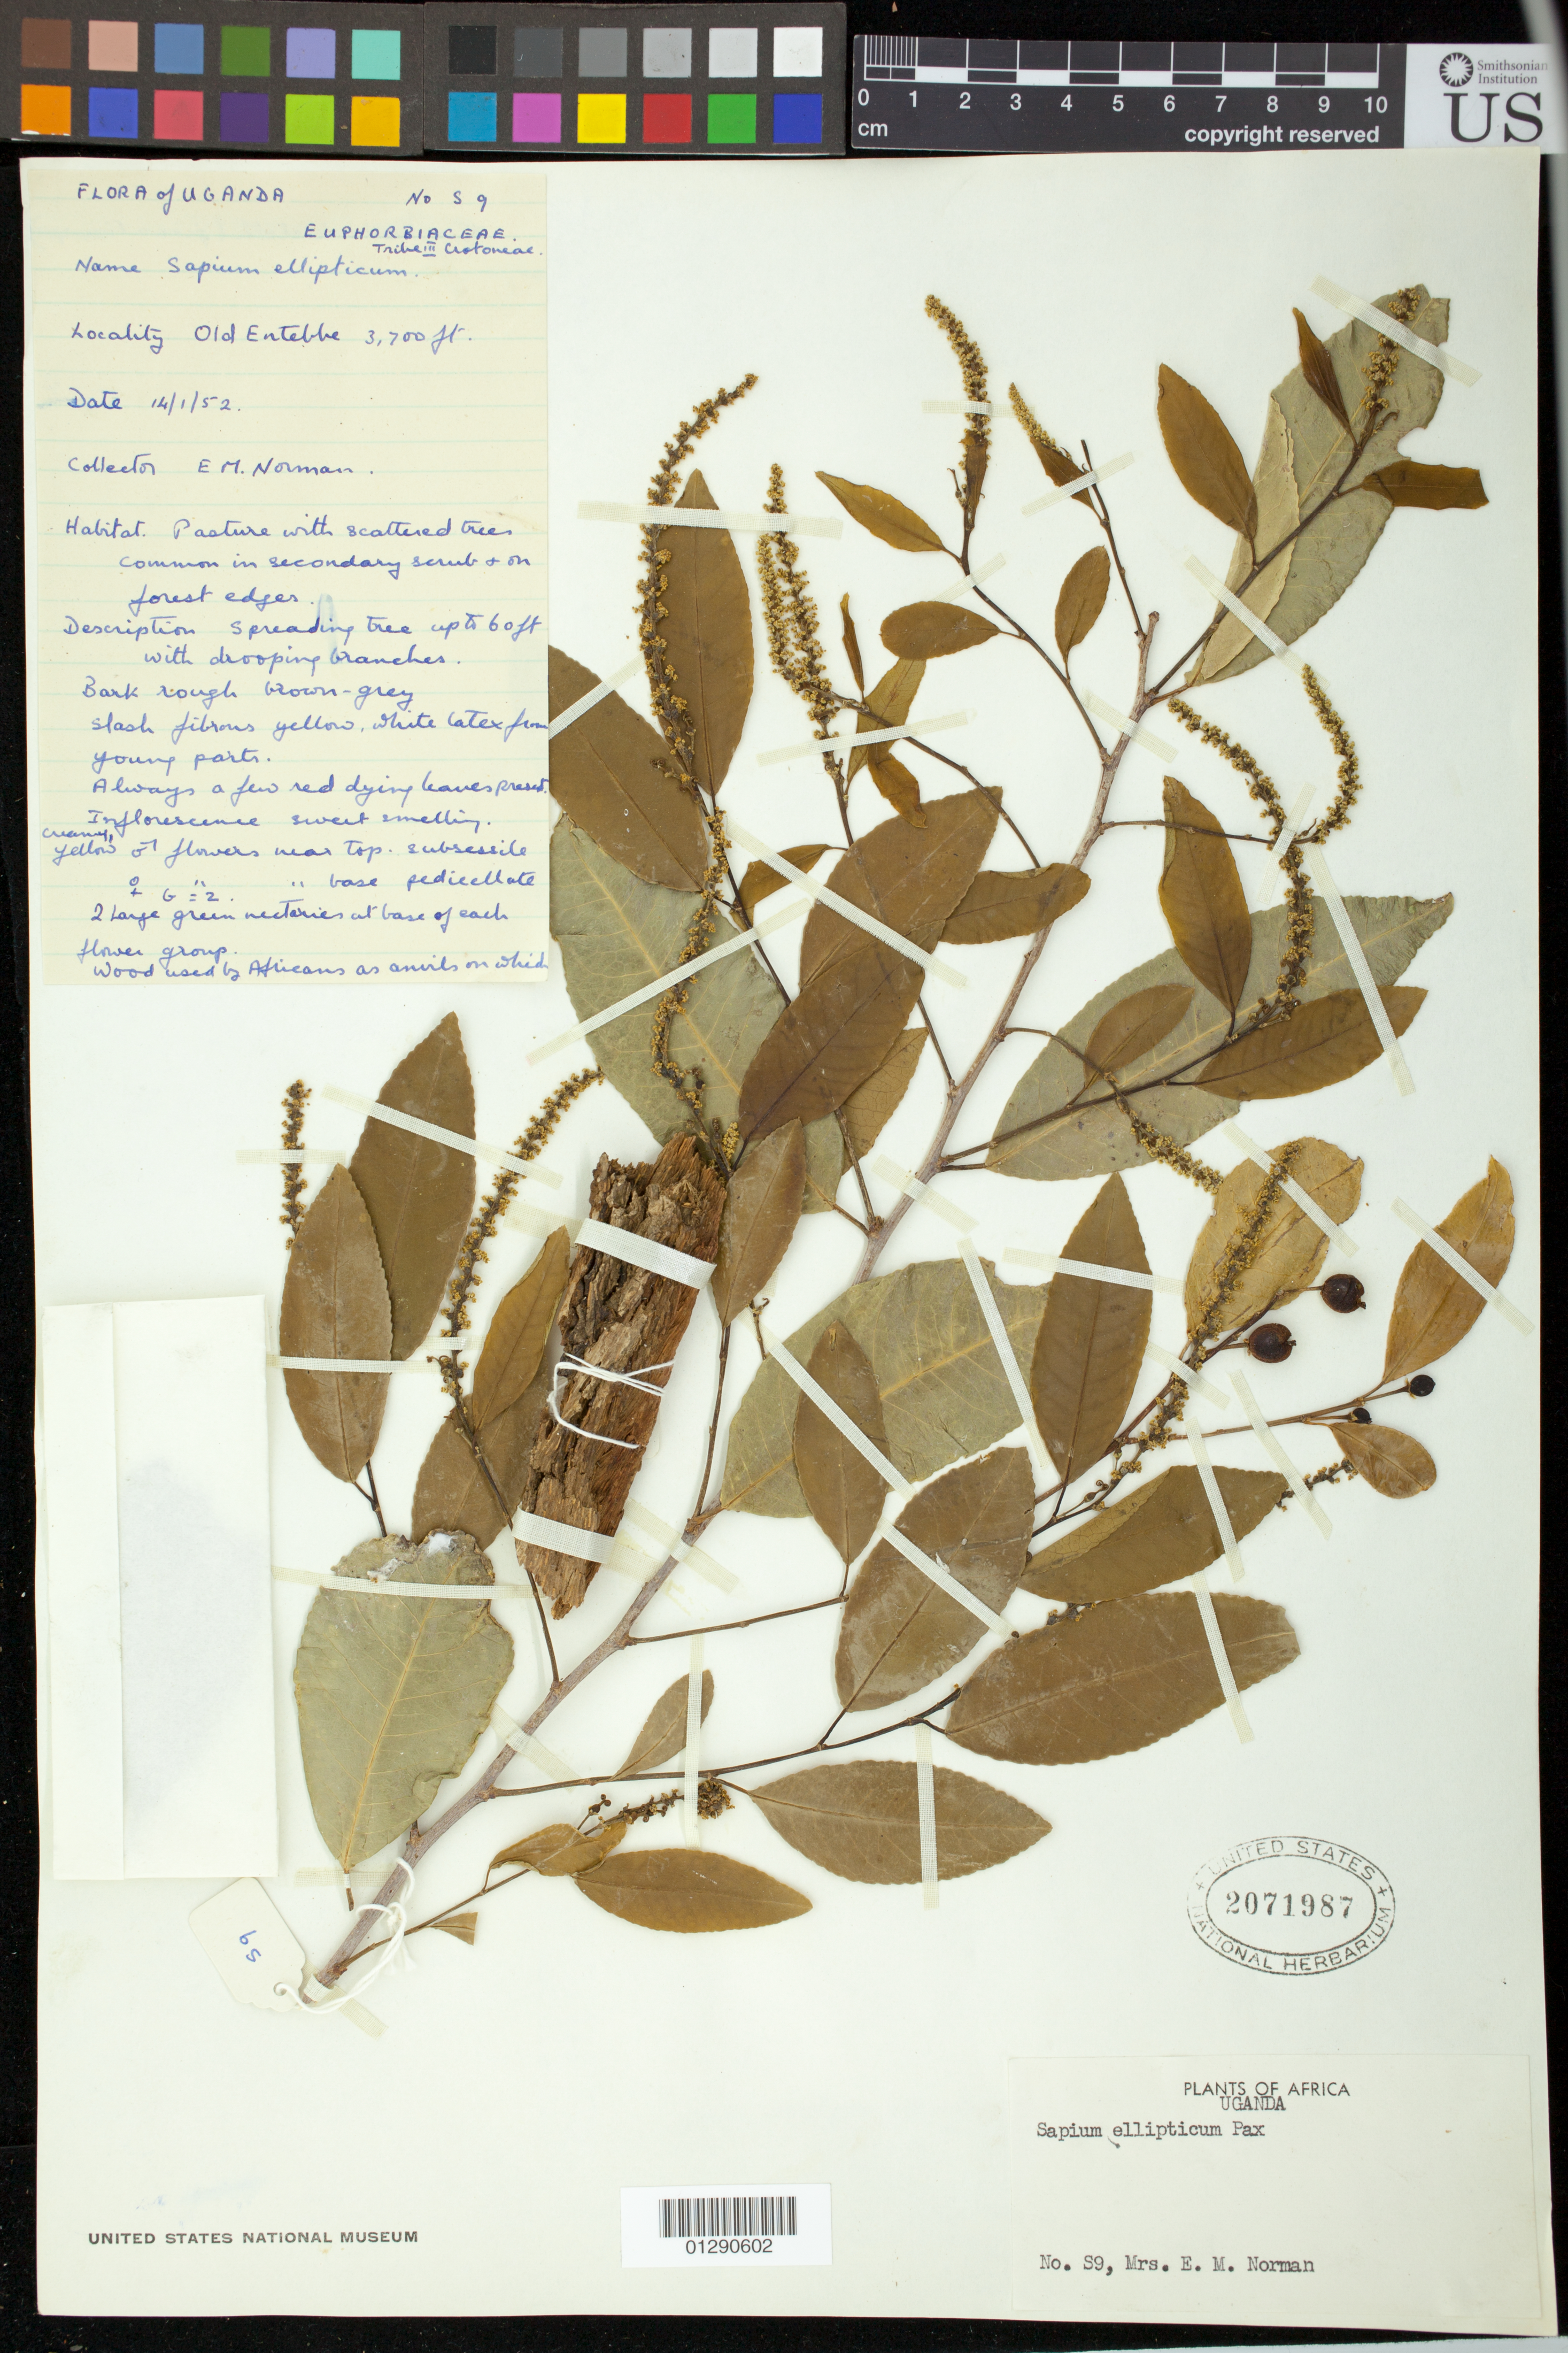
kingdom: Plantae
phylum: Tracheophyta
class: Magnoliopsida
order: Malpighiales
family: Euphorbiaceae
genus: Sapium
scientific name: Sapium ellipticum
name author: (Hochst.) Pax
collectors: E. Norman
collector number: S9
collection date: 1952-01-14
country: Uganda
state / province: Central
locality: Old Entebbe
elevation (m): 1128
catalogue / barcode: US 2071987